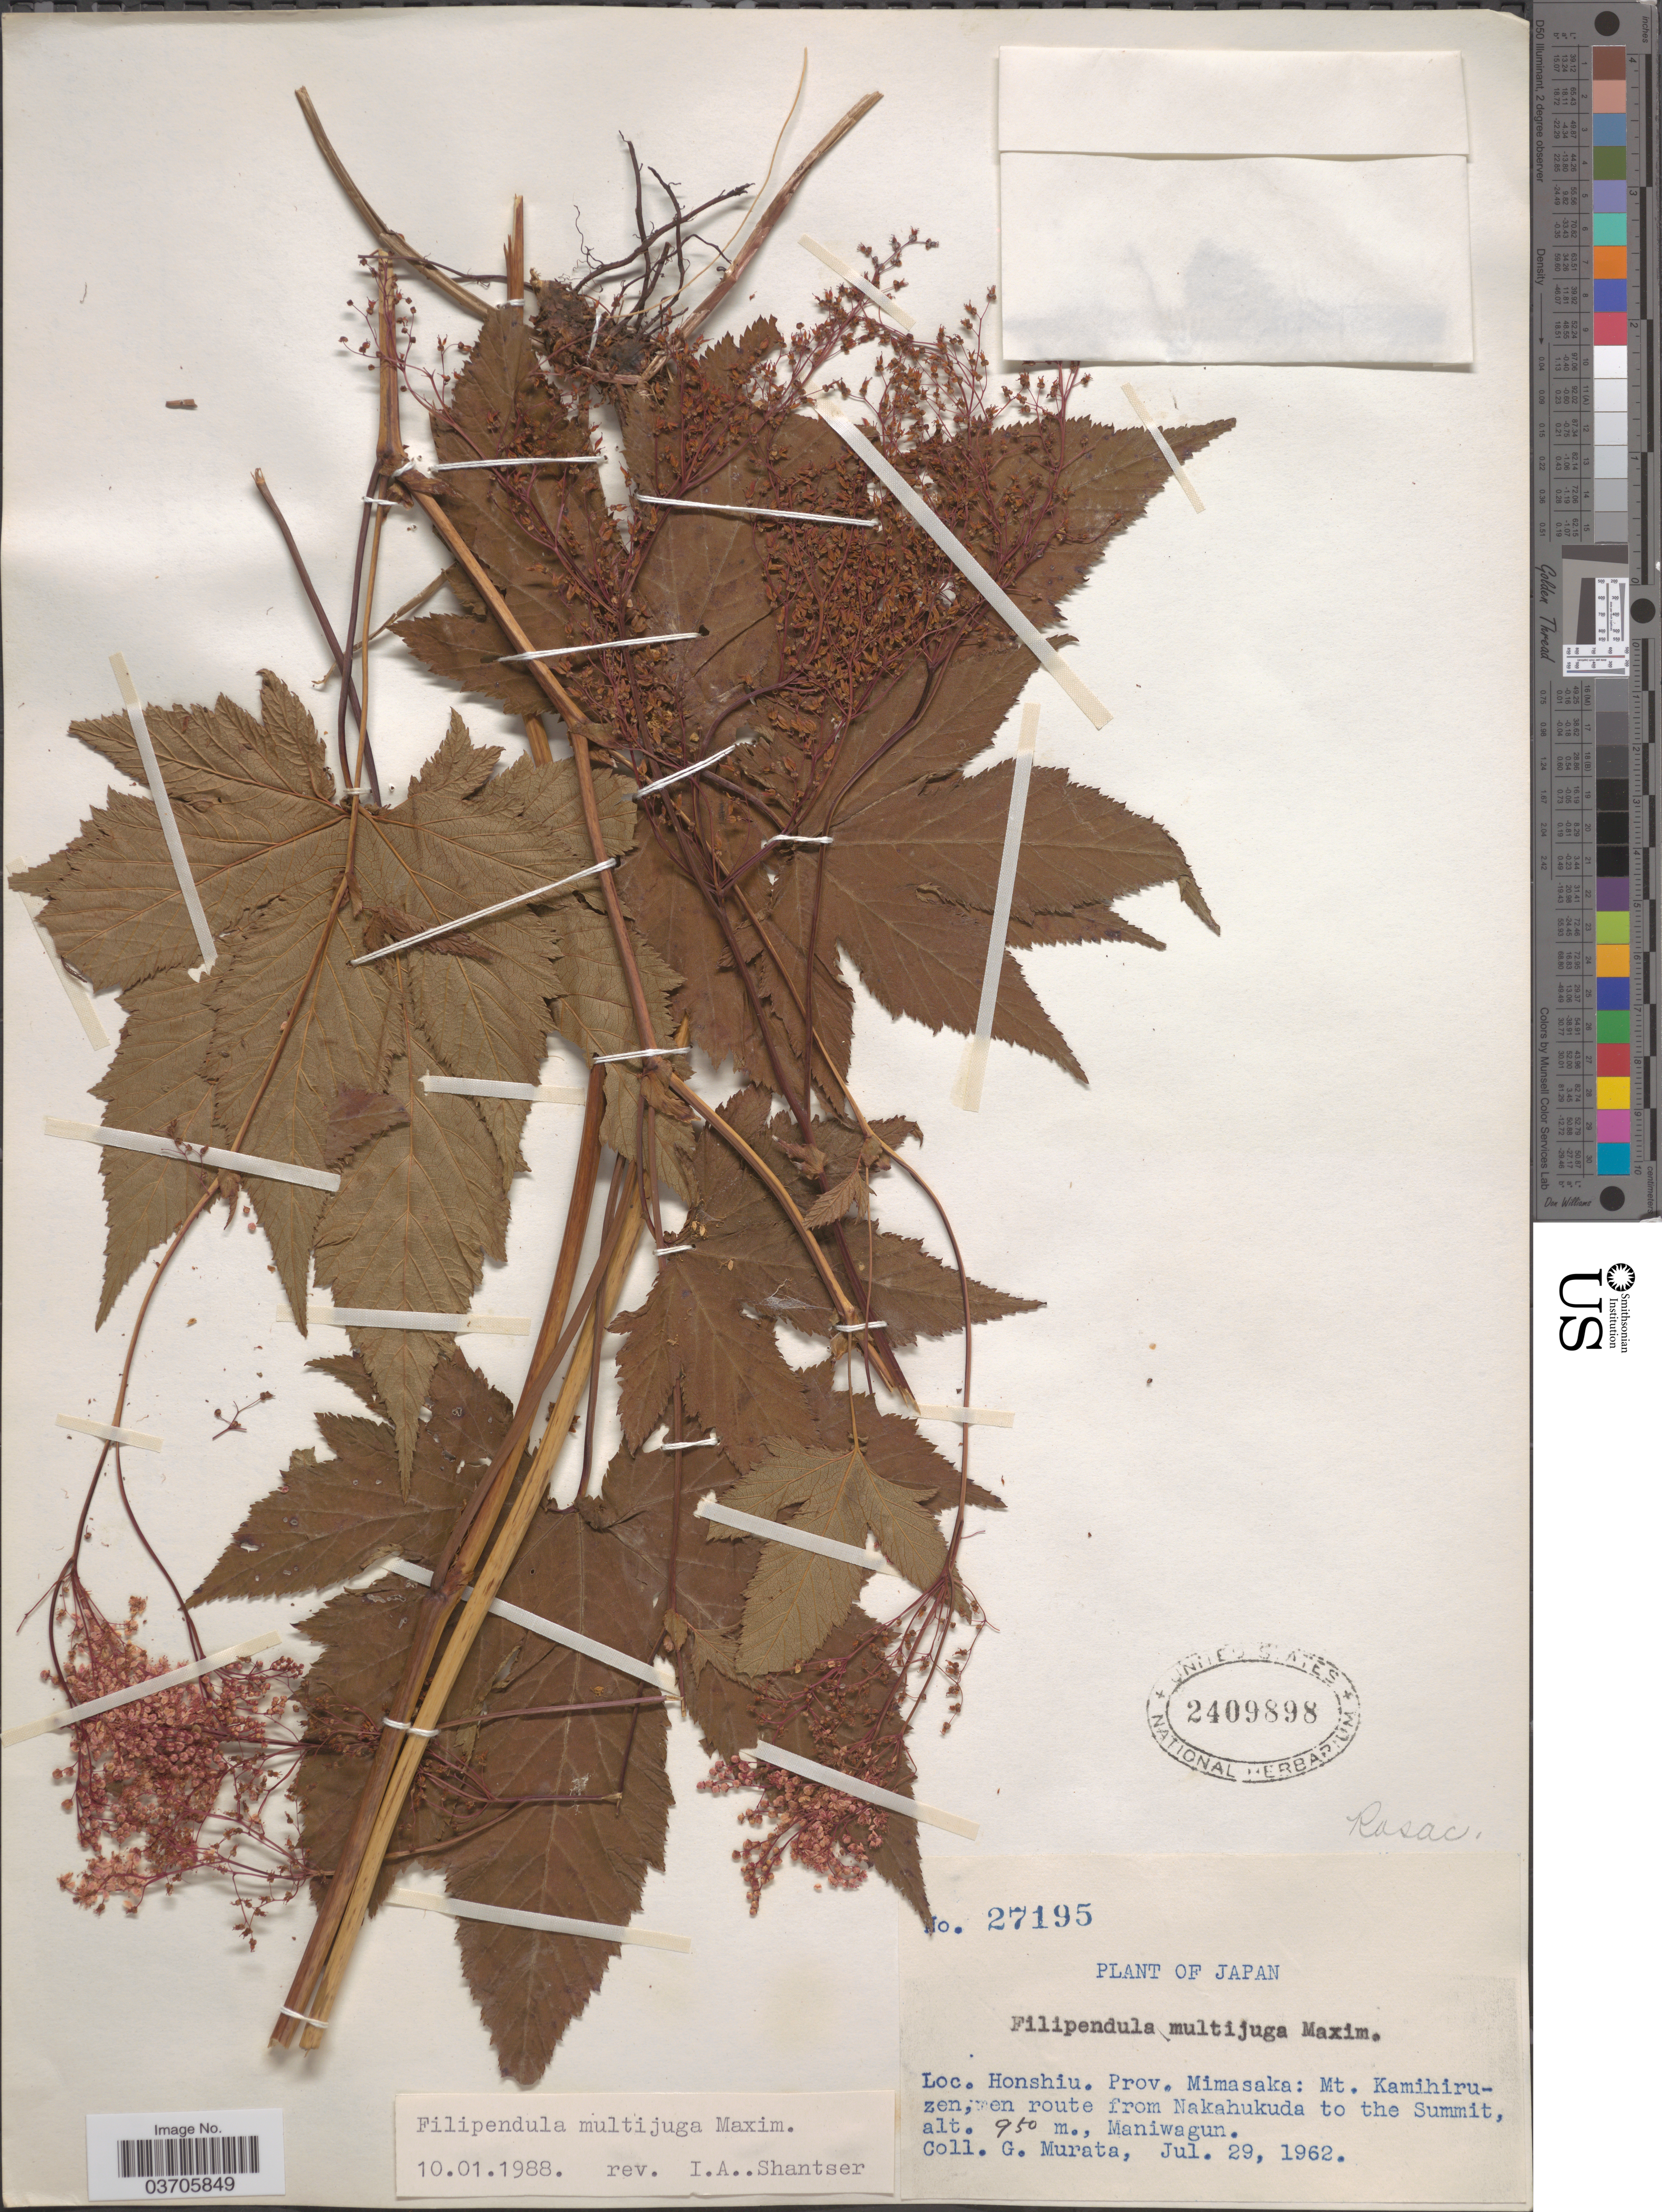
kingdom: Plantae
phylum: Tracheophyta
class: Magnoliopsida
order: Rosales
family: Rosaceae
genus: Filipendula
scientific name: Filipendula multijuga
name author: Maxim.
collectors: G. Murata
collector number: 27195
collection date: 1962-07-29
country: Japan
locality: Honshiu. Prov. Mimasaka: Mt. Kamihiru-zen, en route from Nakahukuda to the Summit, Maniwagun.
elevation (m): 950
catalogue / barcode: US 2409898